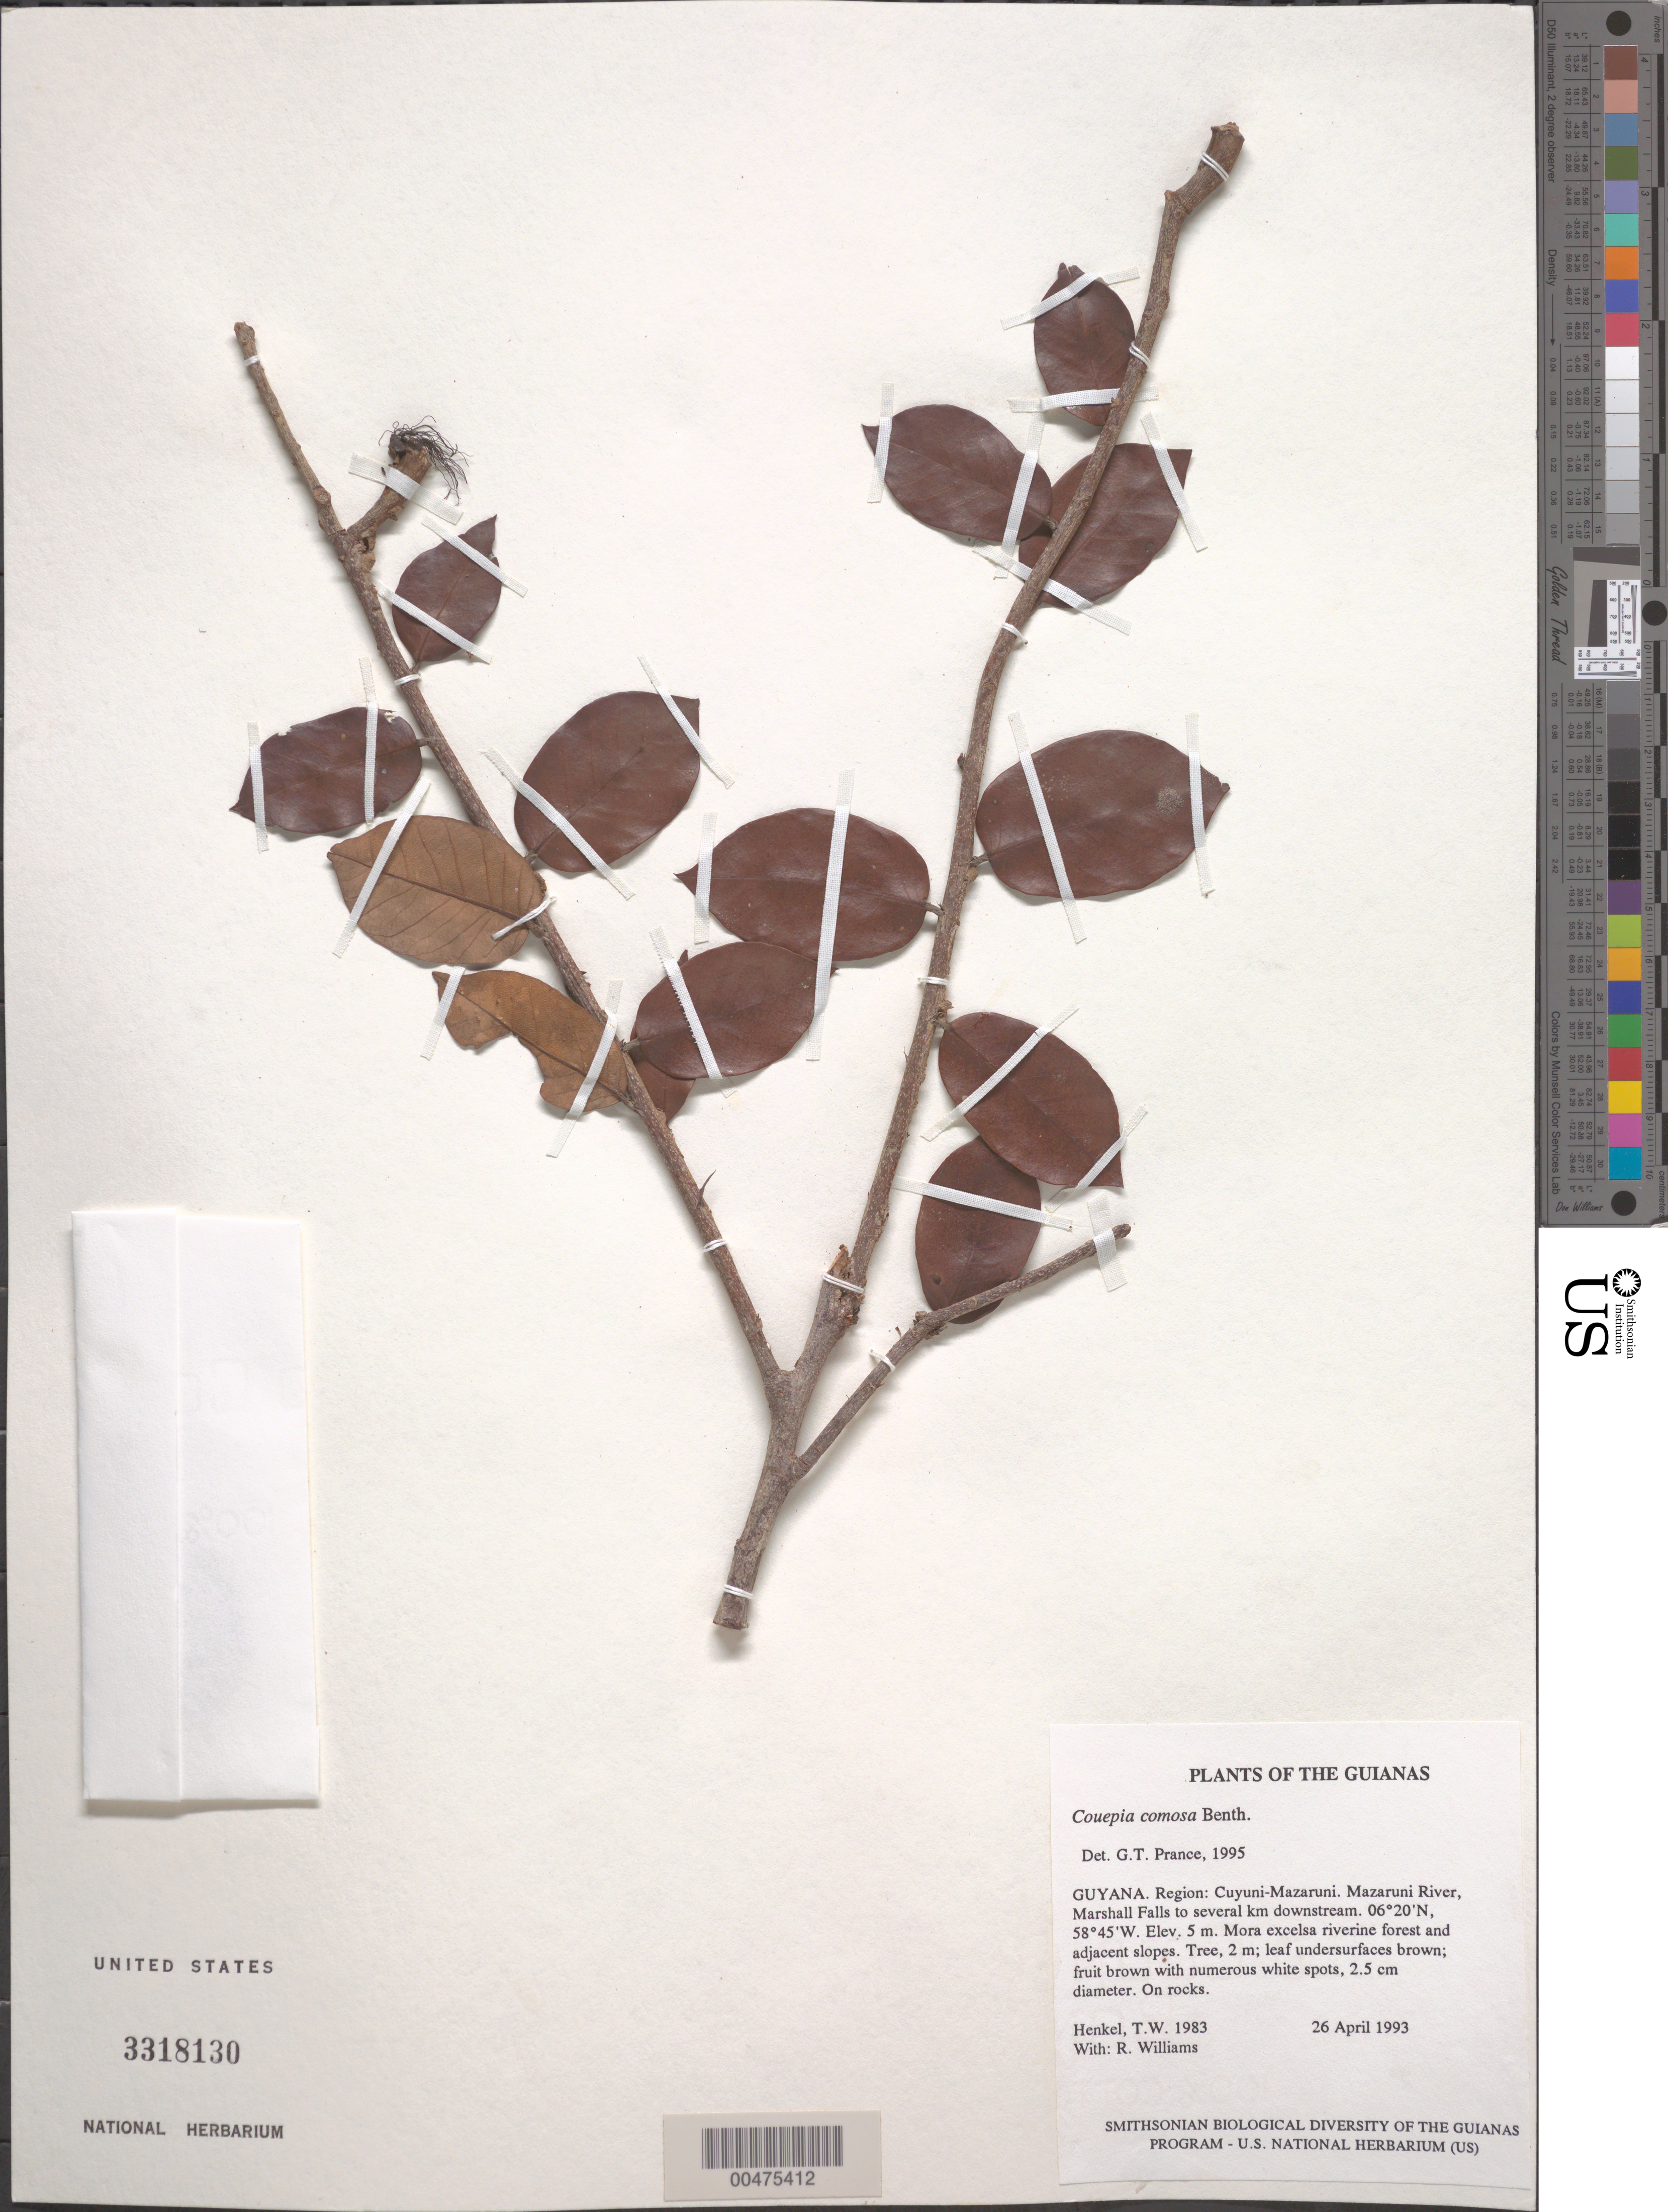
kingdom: Plantae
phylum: Tracheophyta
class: Magnoliopsida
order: Malpighiales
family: Chrysobalanaceae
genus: Couepia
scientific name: Couepia comosa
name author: Benth.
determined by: Prance, G. T.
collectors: T. Henkel & R. Williams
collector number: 1983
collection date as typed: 26 April 1993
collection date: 1993-04-26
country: Guyana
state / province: Cuyuni-Mazaruni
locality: Mazaruni River, Marshall Falls to several km downstream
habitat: Mora excelsa riverine forest and adjacent slopes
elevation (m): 5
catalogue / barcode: US 3318130